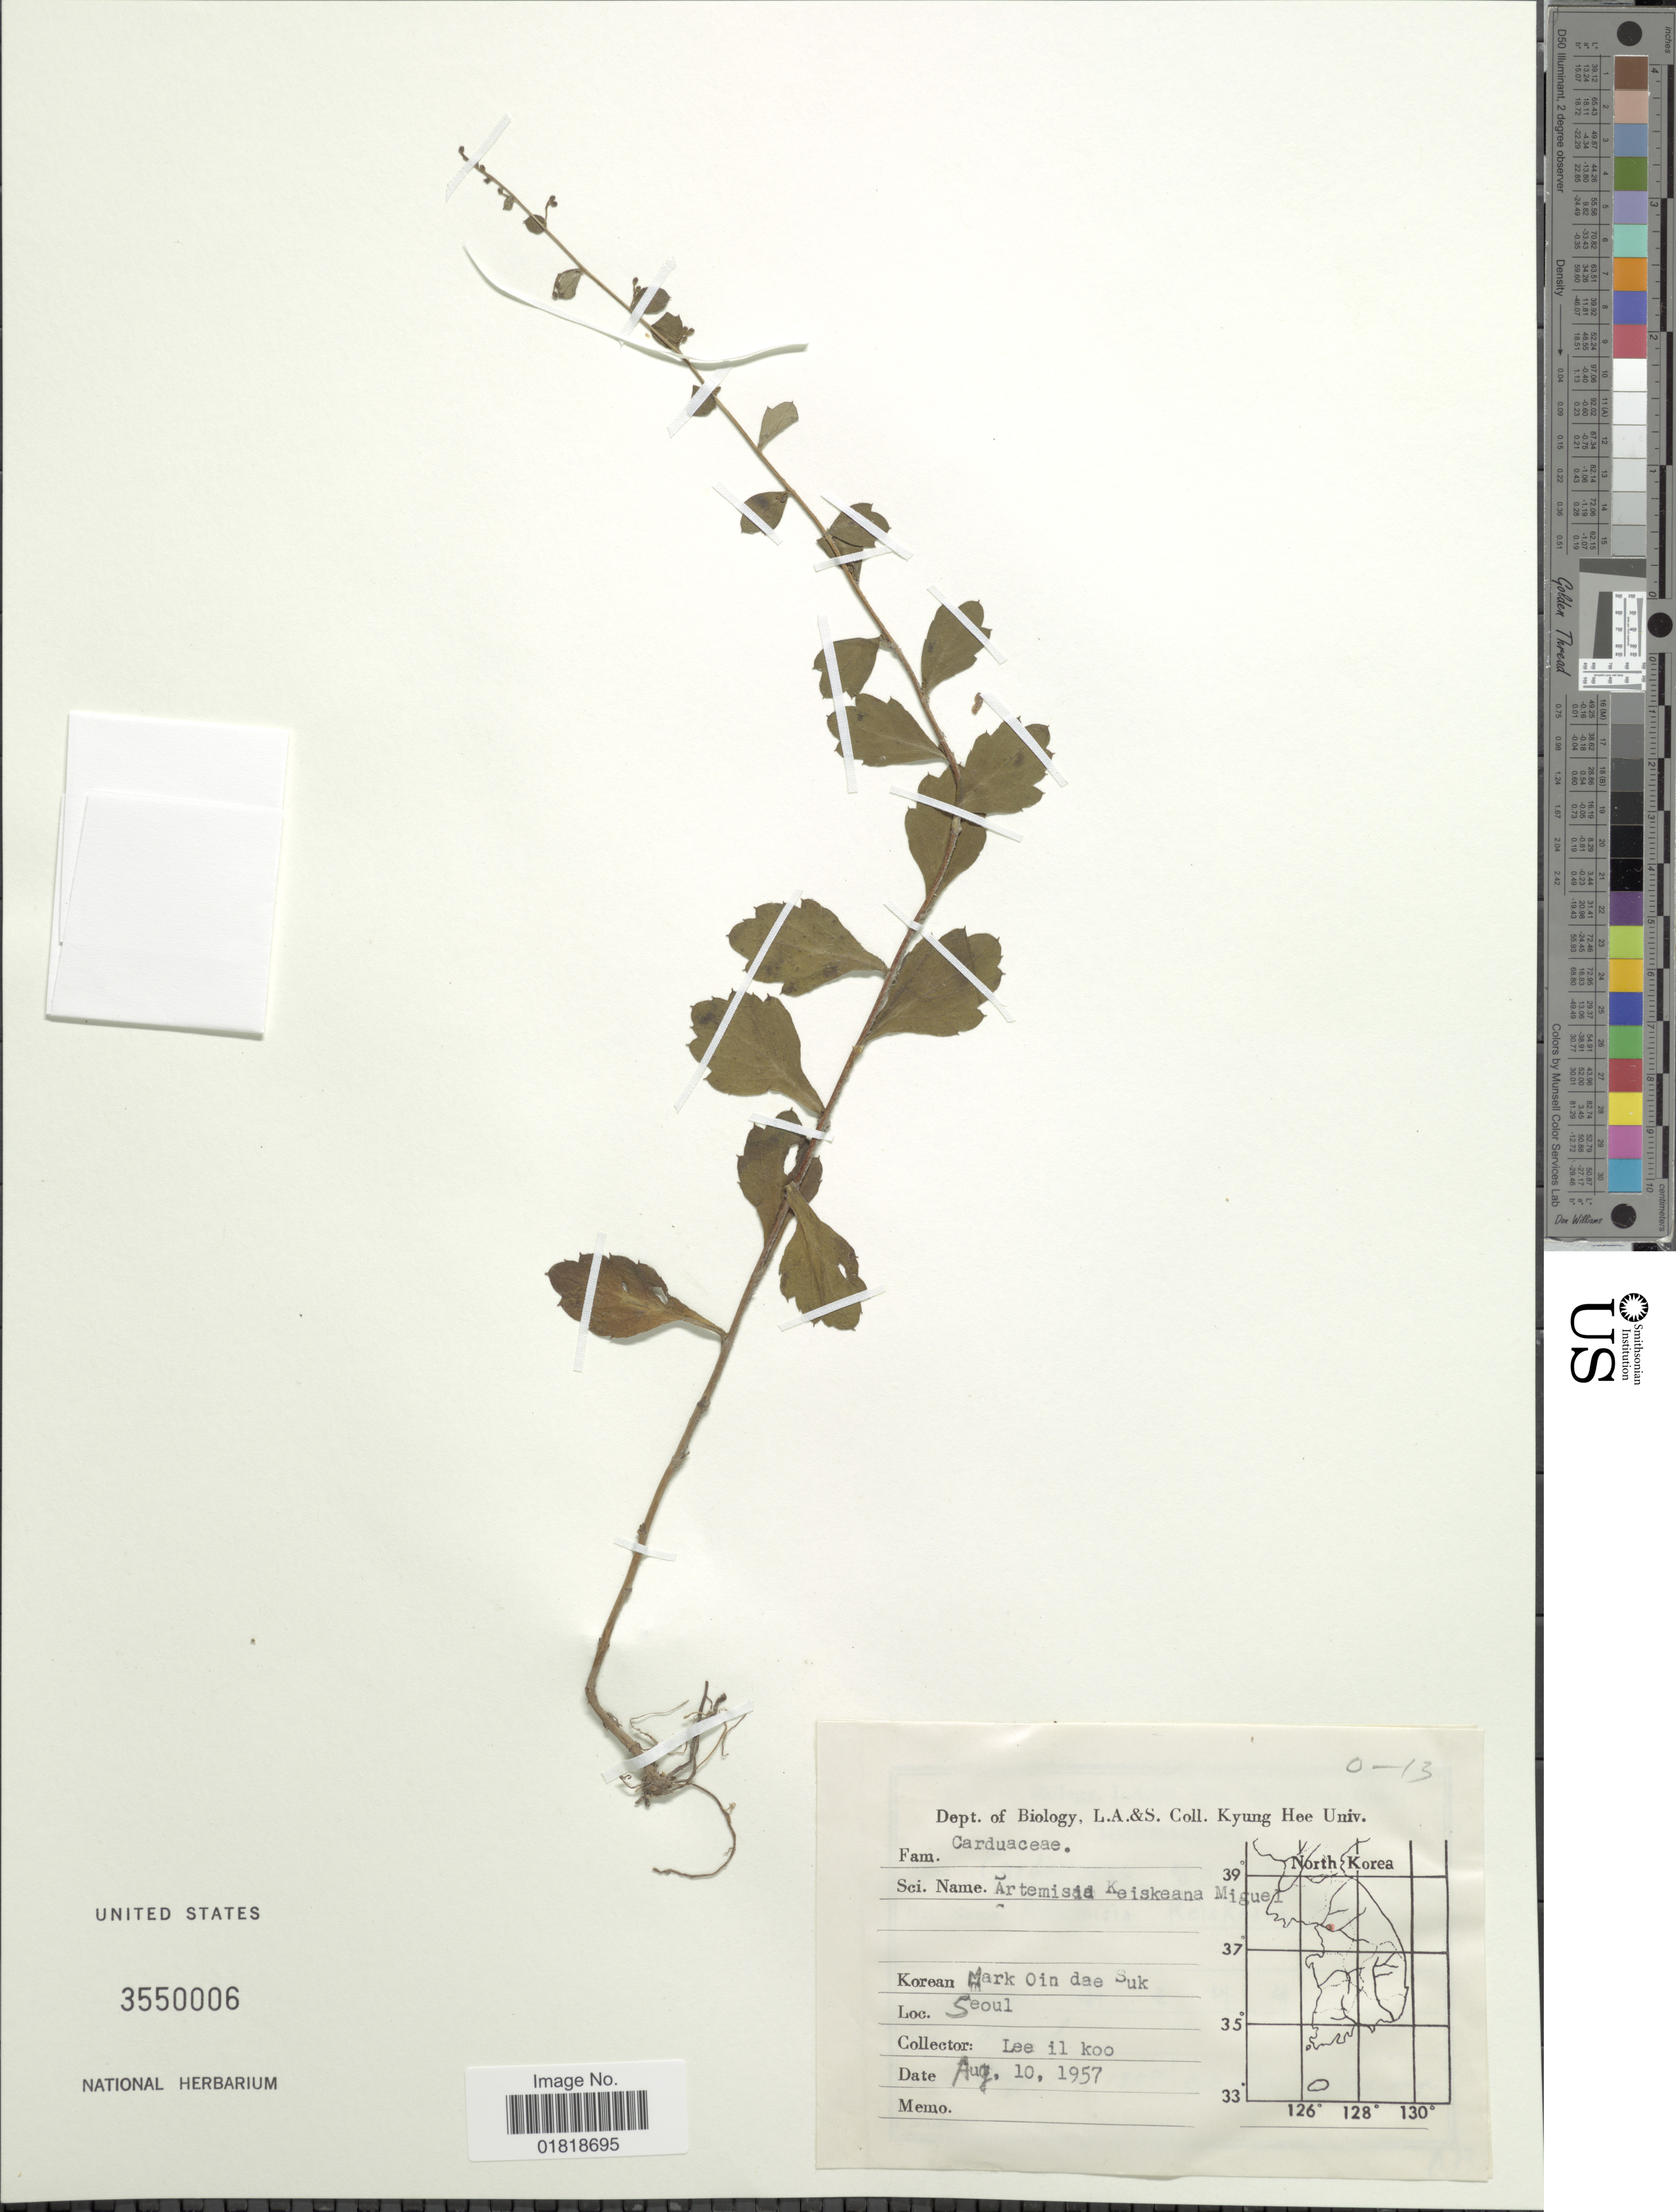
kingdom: Plantae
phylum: Tracheophyta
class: Magnoliopsida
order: Asterales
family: Asteraceae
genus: Artemisia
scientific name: Artemisia keiskeana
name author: Miq.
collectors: I. Lee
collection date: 1957-08-10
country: South Korea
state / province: Seoul Special City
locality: Mark Oin dae Suk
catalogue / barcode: US 3550006